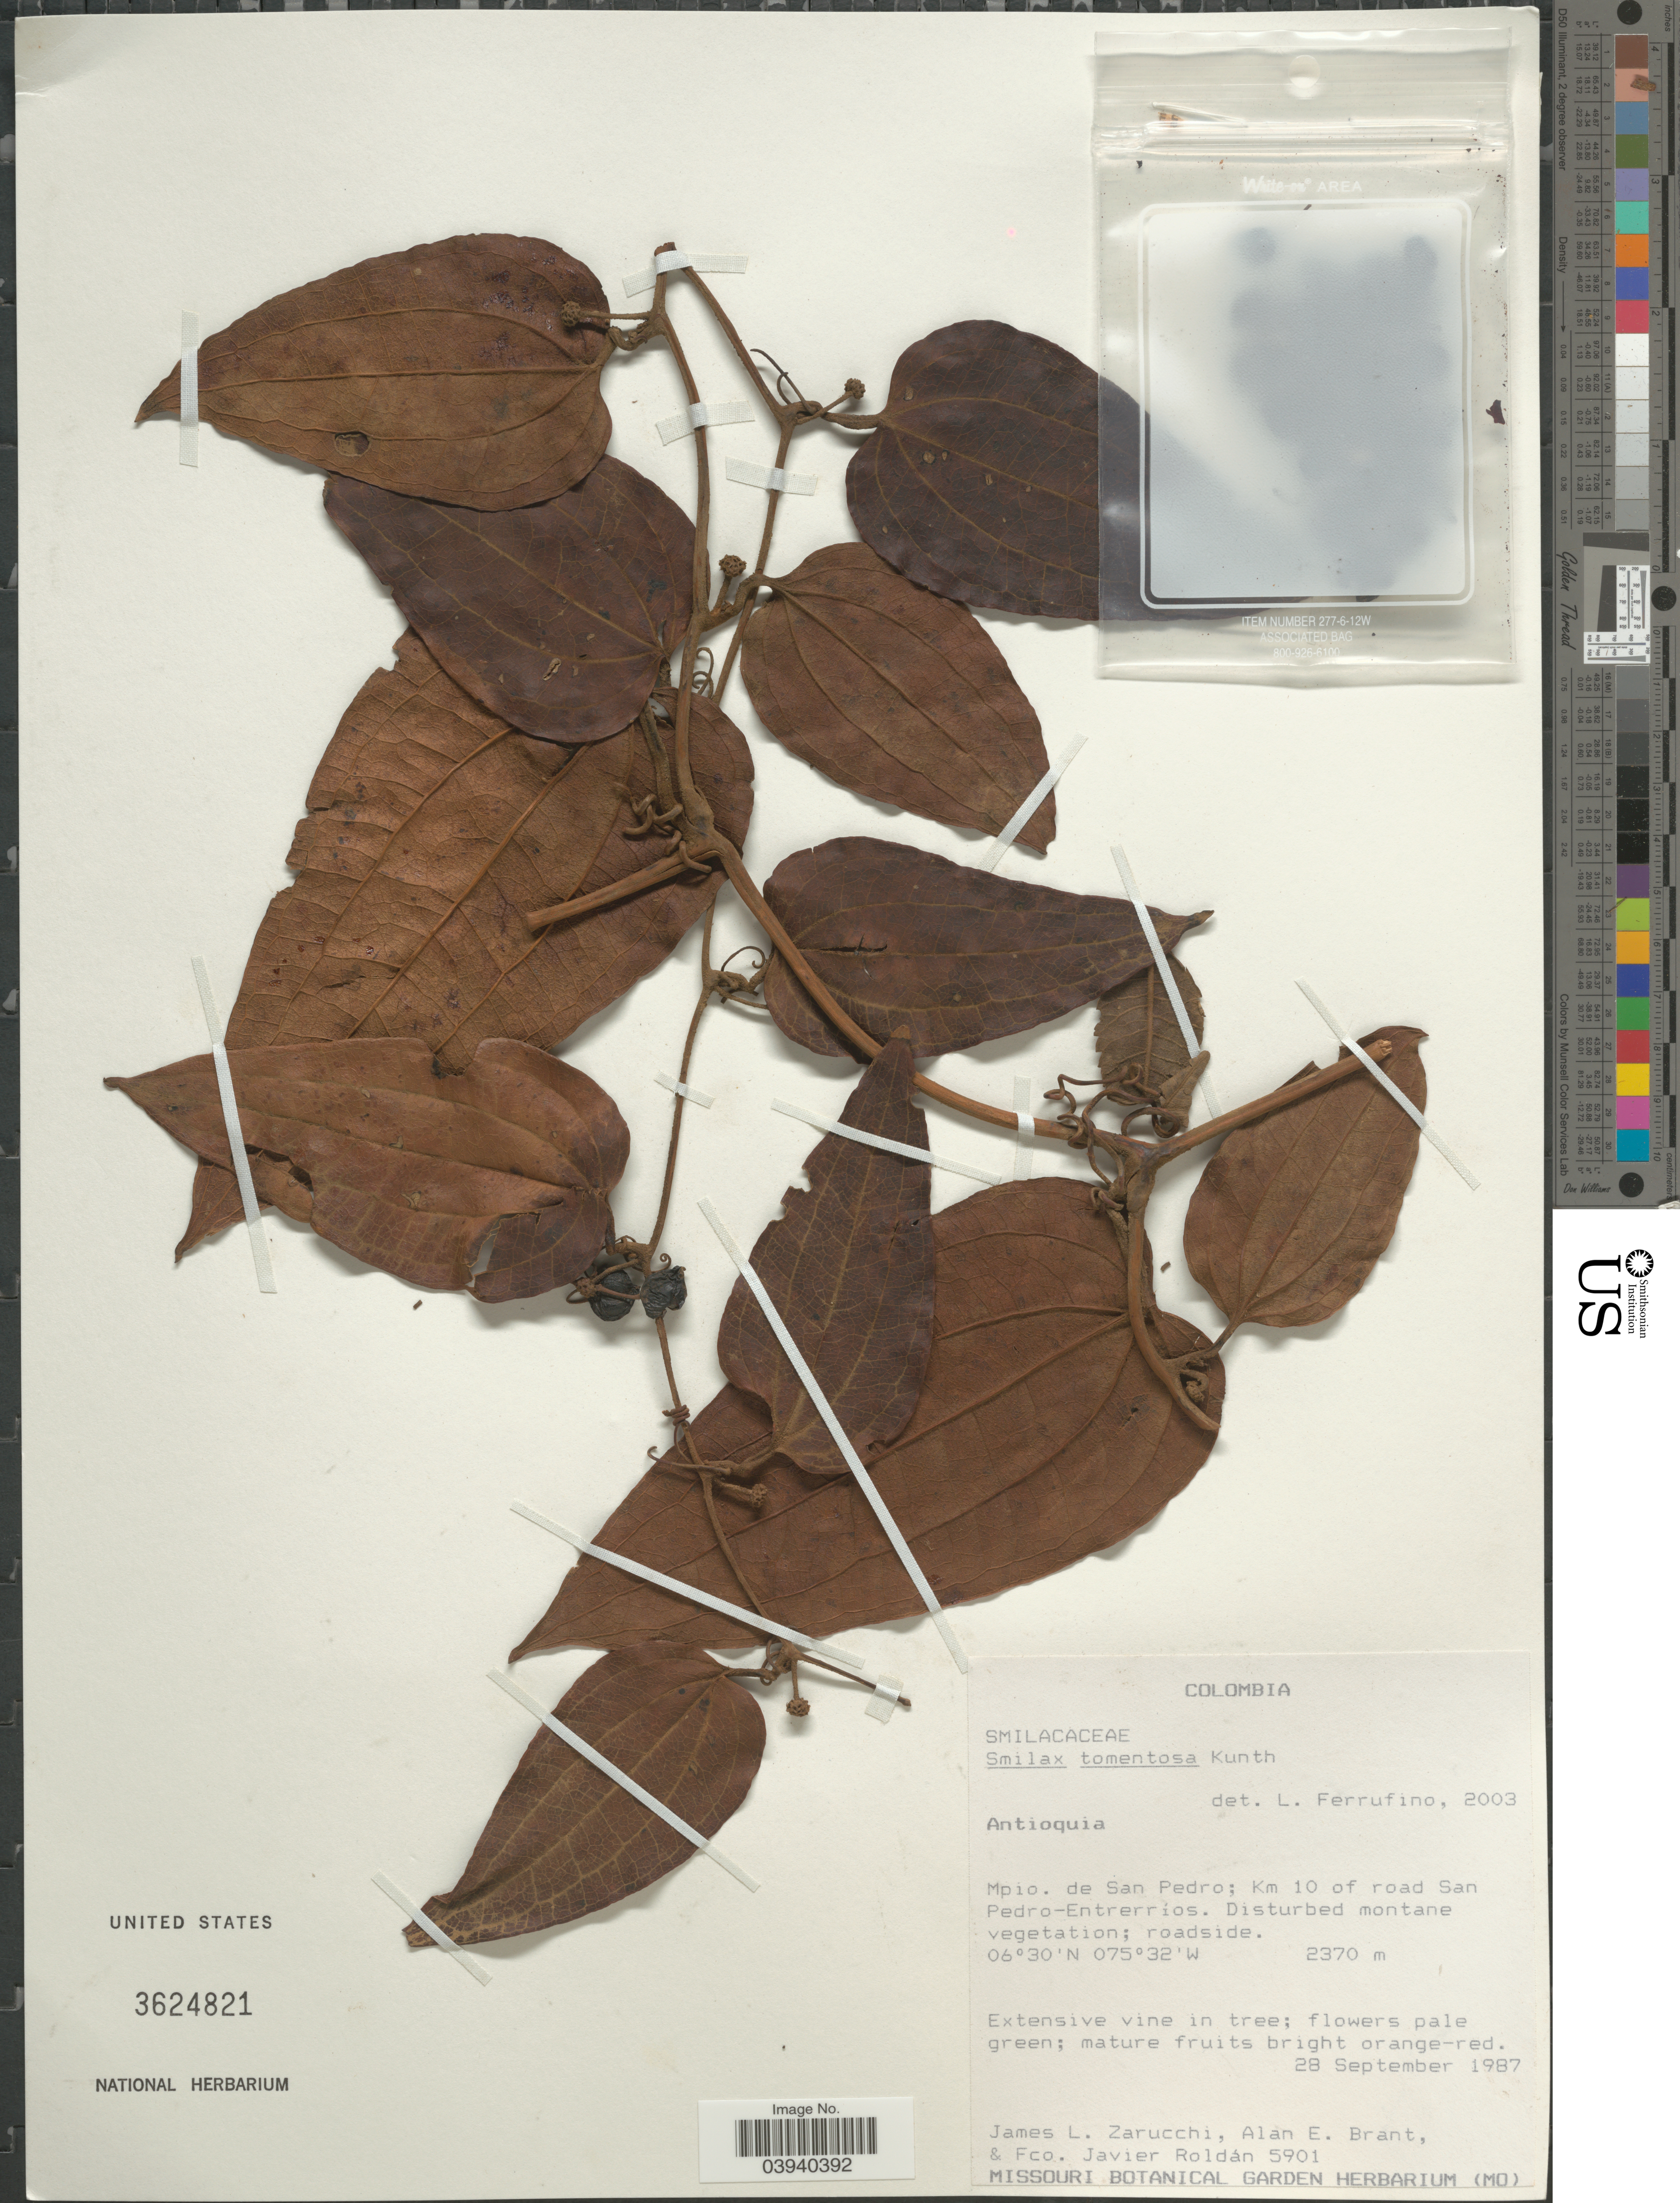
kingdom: Plantae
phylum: Tracheophyta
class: Liliopsida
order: Liliales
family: Smilacaceae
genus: Smilax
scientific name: Smilax tomentosa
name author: Kunth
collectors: J. L. Zarucchi, A. Brant & F. J. Roldán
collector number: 5901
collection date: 1987-09-28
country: Colombia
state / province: Antioquia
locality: Mpio. de San Pedro; Km 10 of road San Pedro-Entrerríos.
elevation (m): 2370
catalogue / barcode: US 3624821